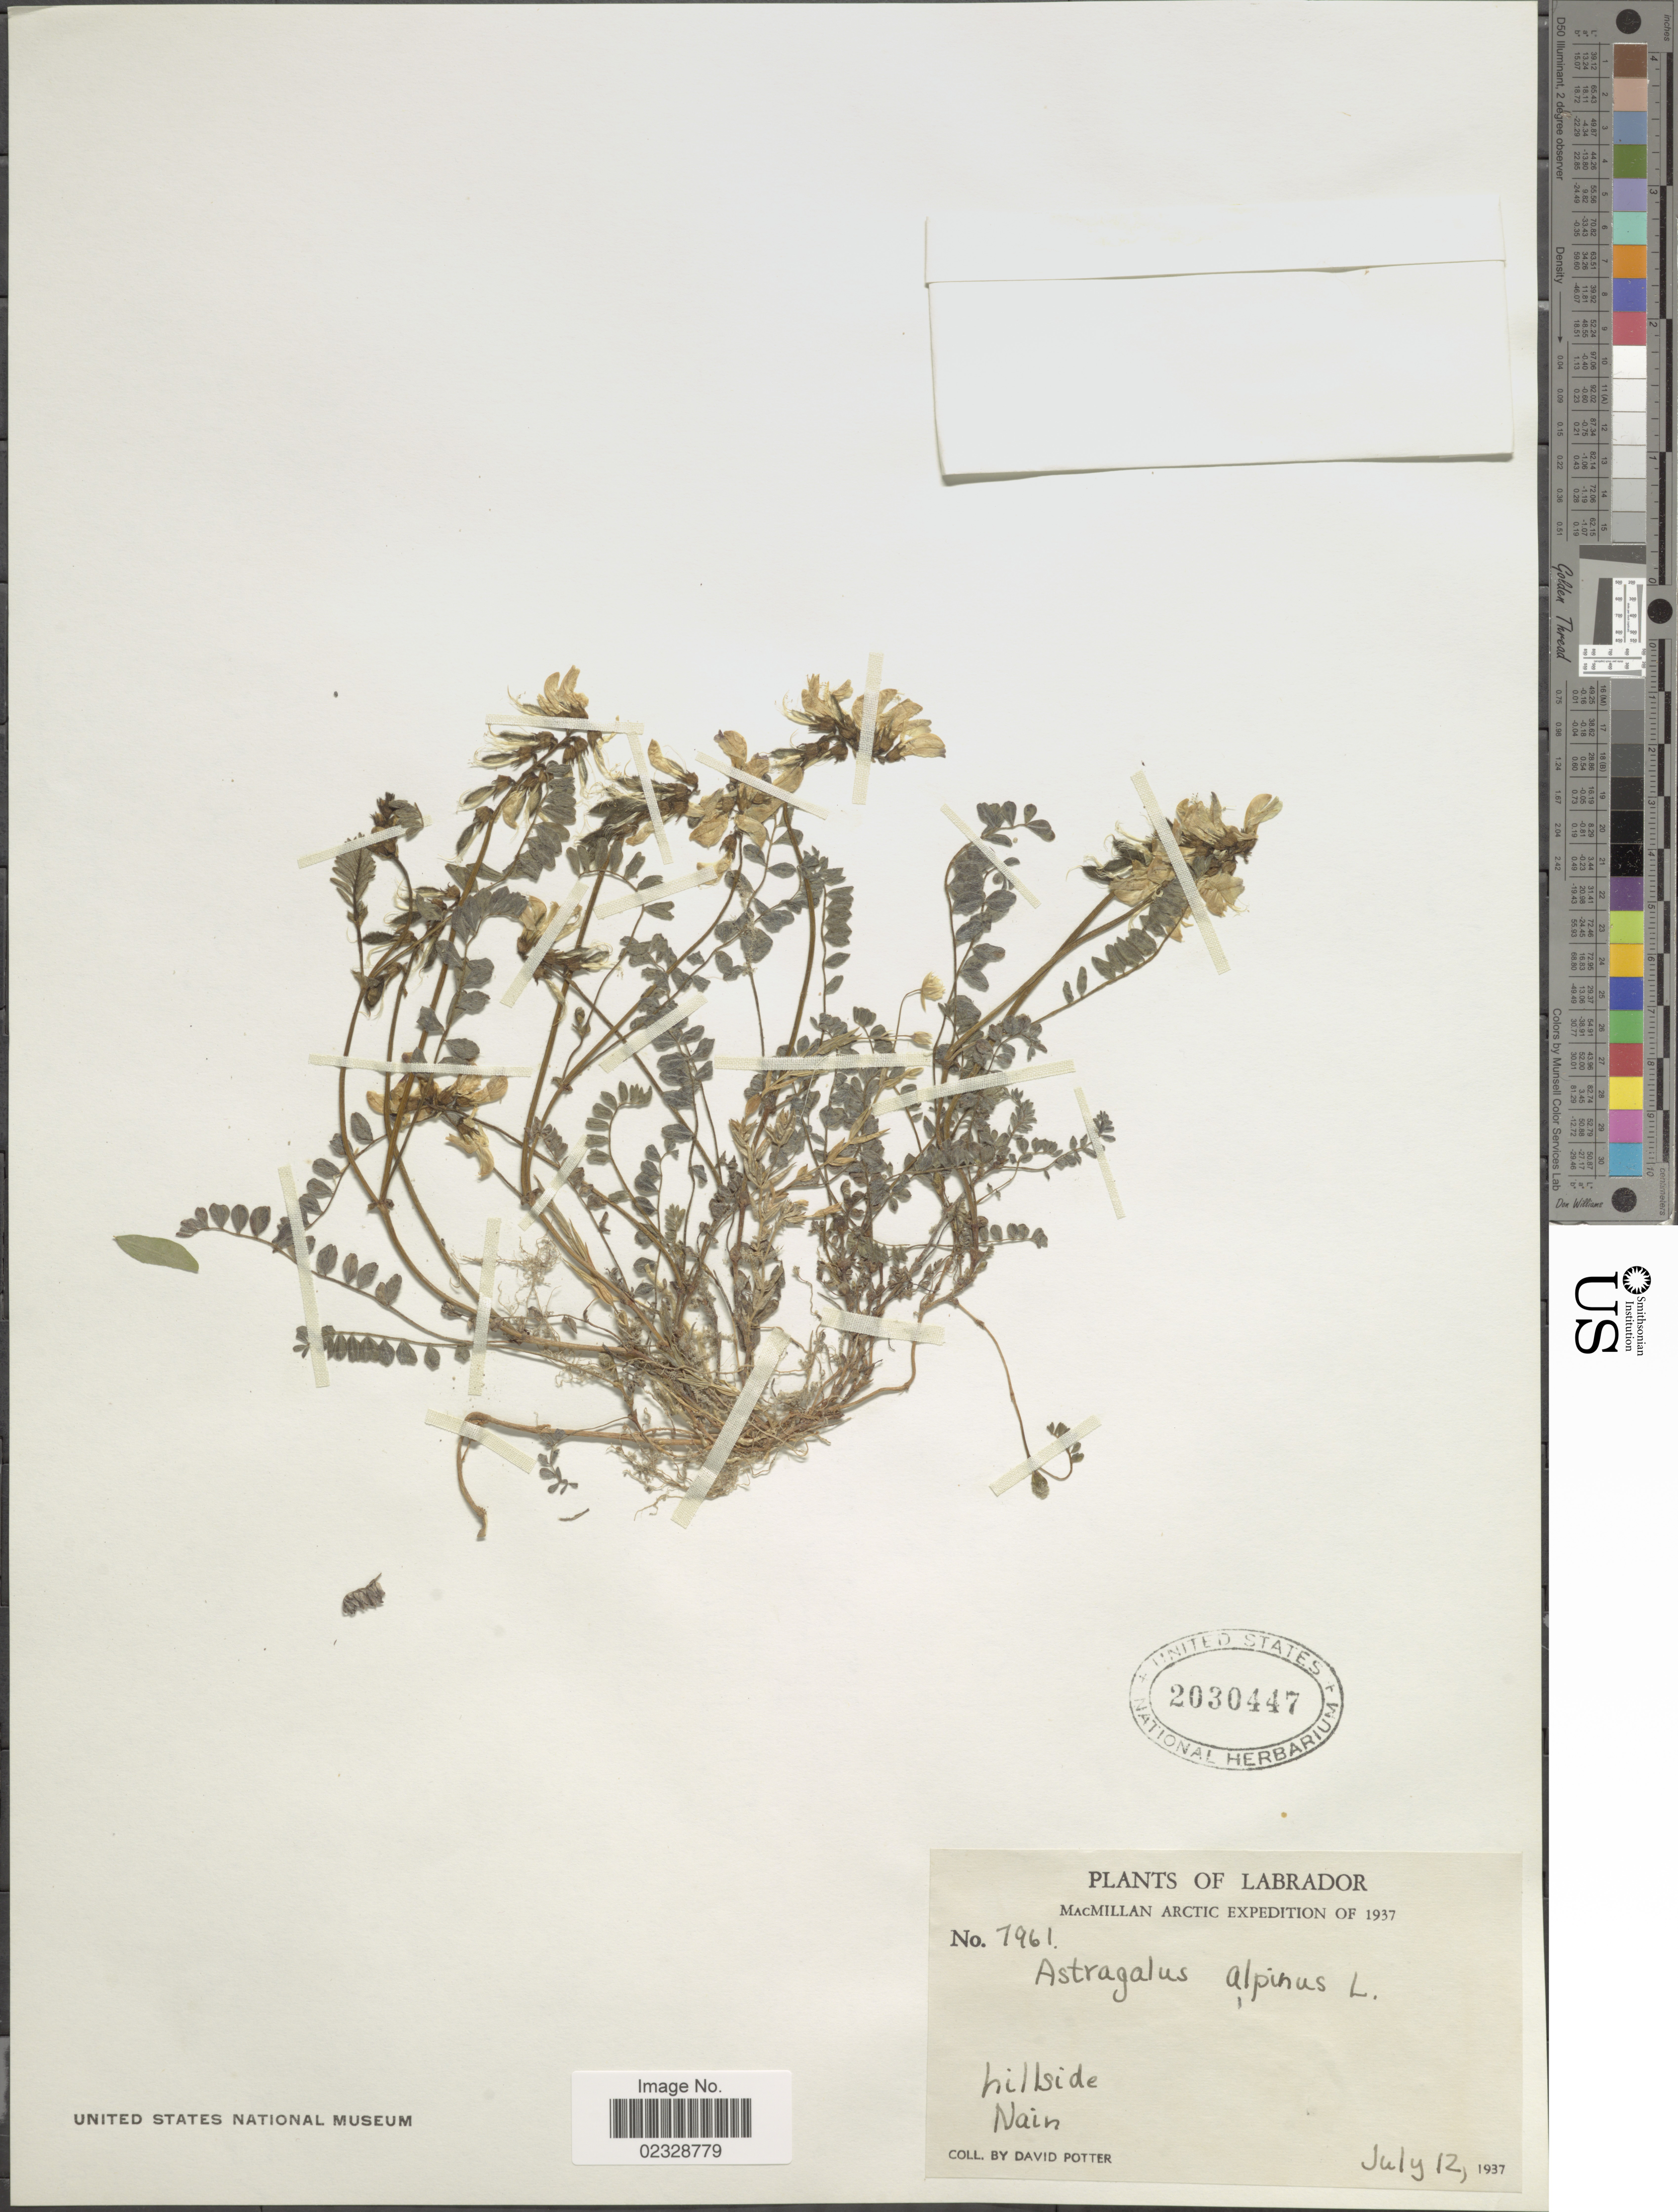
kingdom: Plantae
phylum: Tracheophyta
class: Magnoliopsida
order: Fabales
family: Fabaceae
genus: Astragalus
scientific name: Astragalus alpinus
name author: L.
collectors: D. Potter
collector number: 7961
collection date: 1937-07-12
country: Canada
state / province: Newfoundland and Labrador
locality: Labrador, hillside Nain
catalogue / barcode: US 2030447